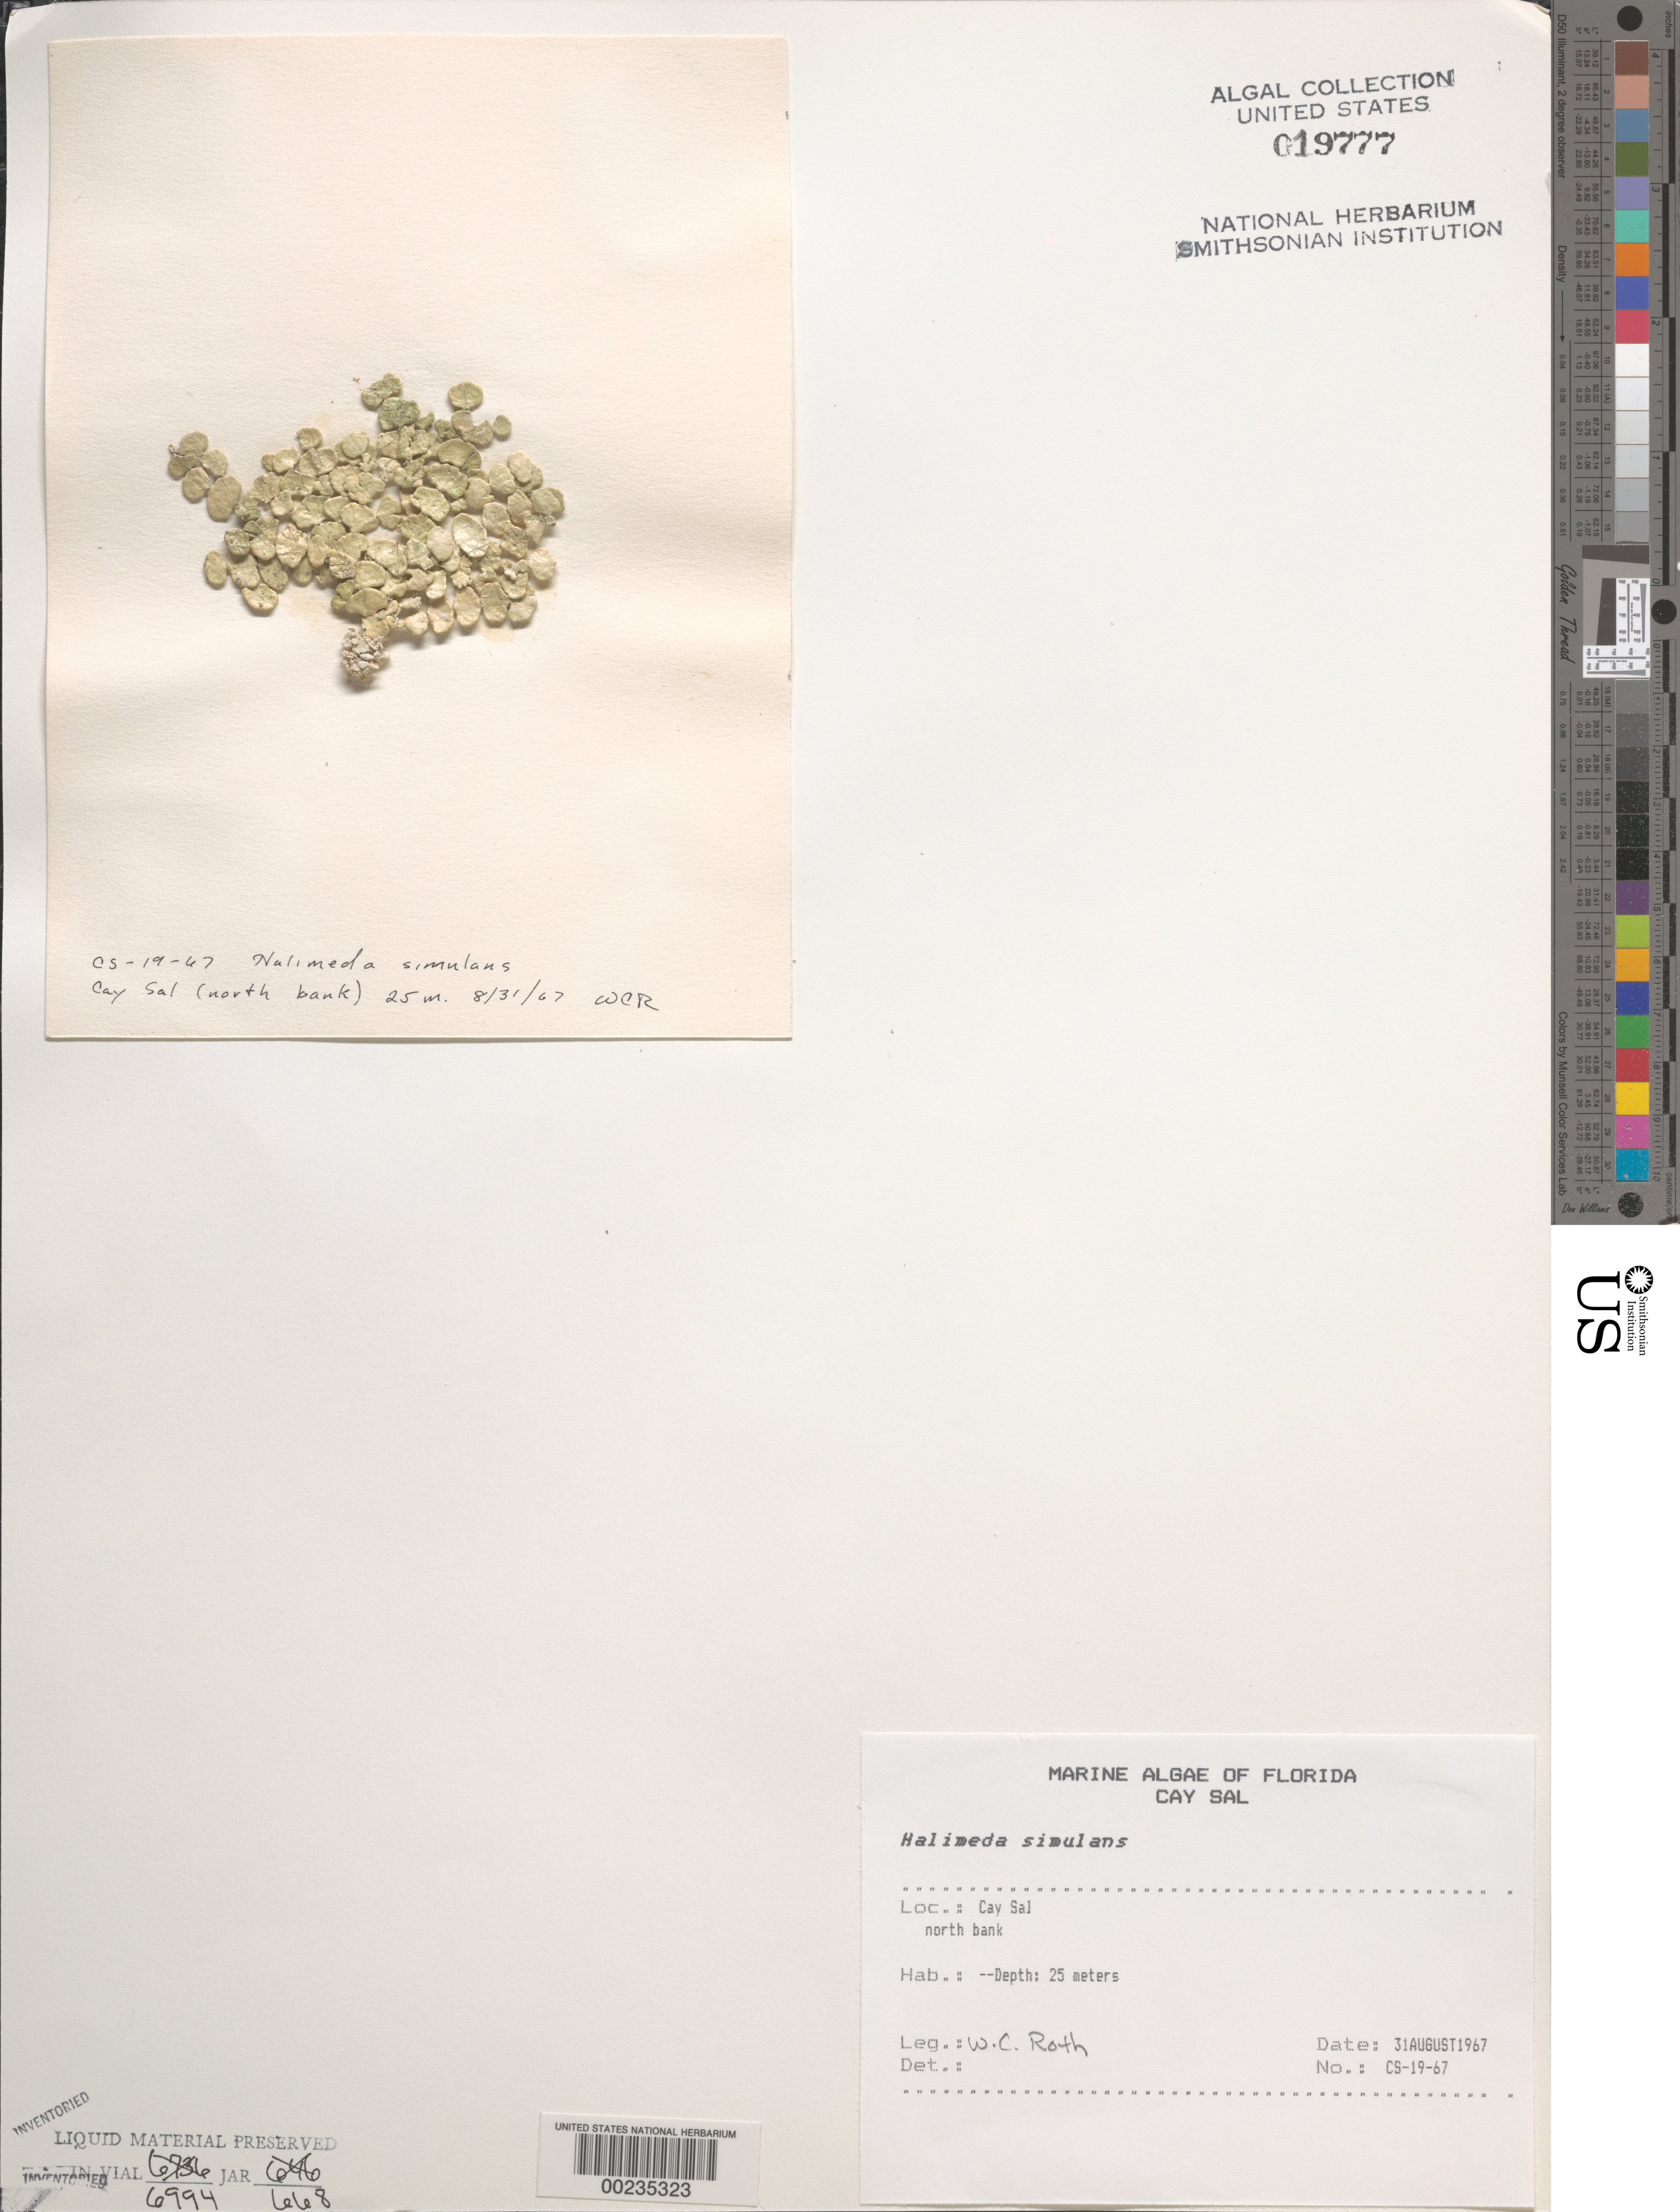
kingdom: Plantae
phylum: Chlorophyta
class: Ulvophyceae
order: Bryopsidales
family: Halimedaceae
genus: Halimeda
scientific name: Halimeda simulans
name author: M. Howe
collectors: W. C. Roth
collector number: Cs-19-67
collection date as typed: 31 Aug 1967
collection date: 1967-08-31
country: United States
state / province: Florida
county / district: Monroe County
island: Cay Sal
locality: Straits of Florida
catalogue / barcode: US 19777